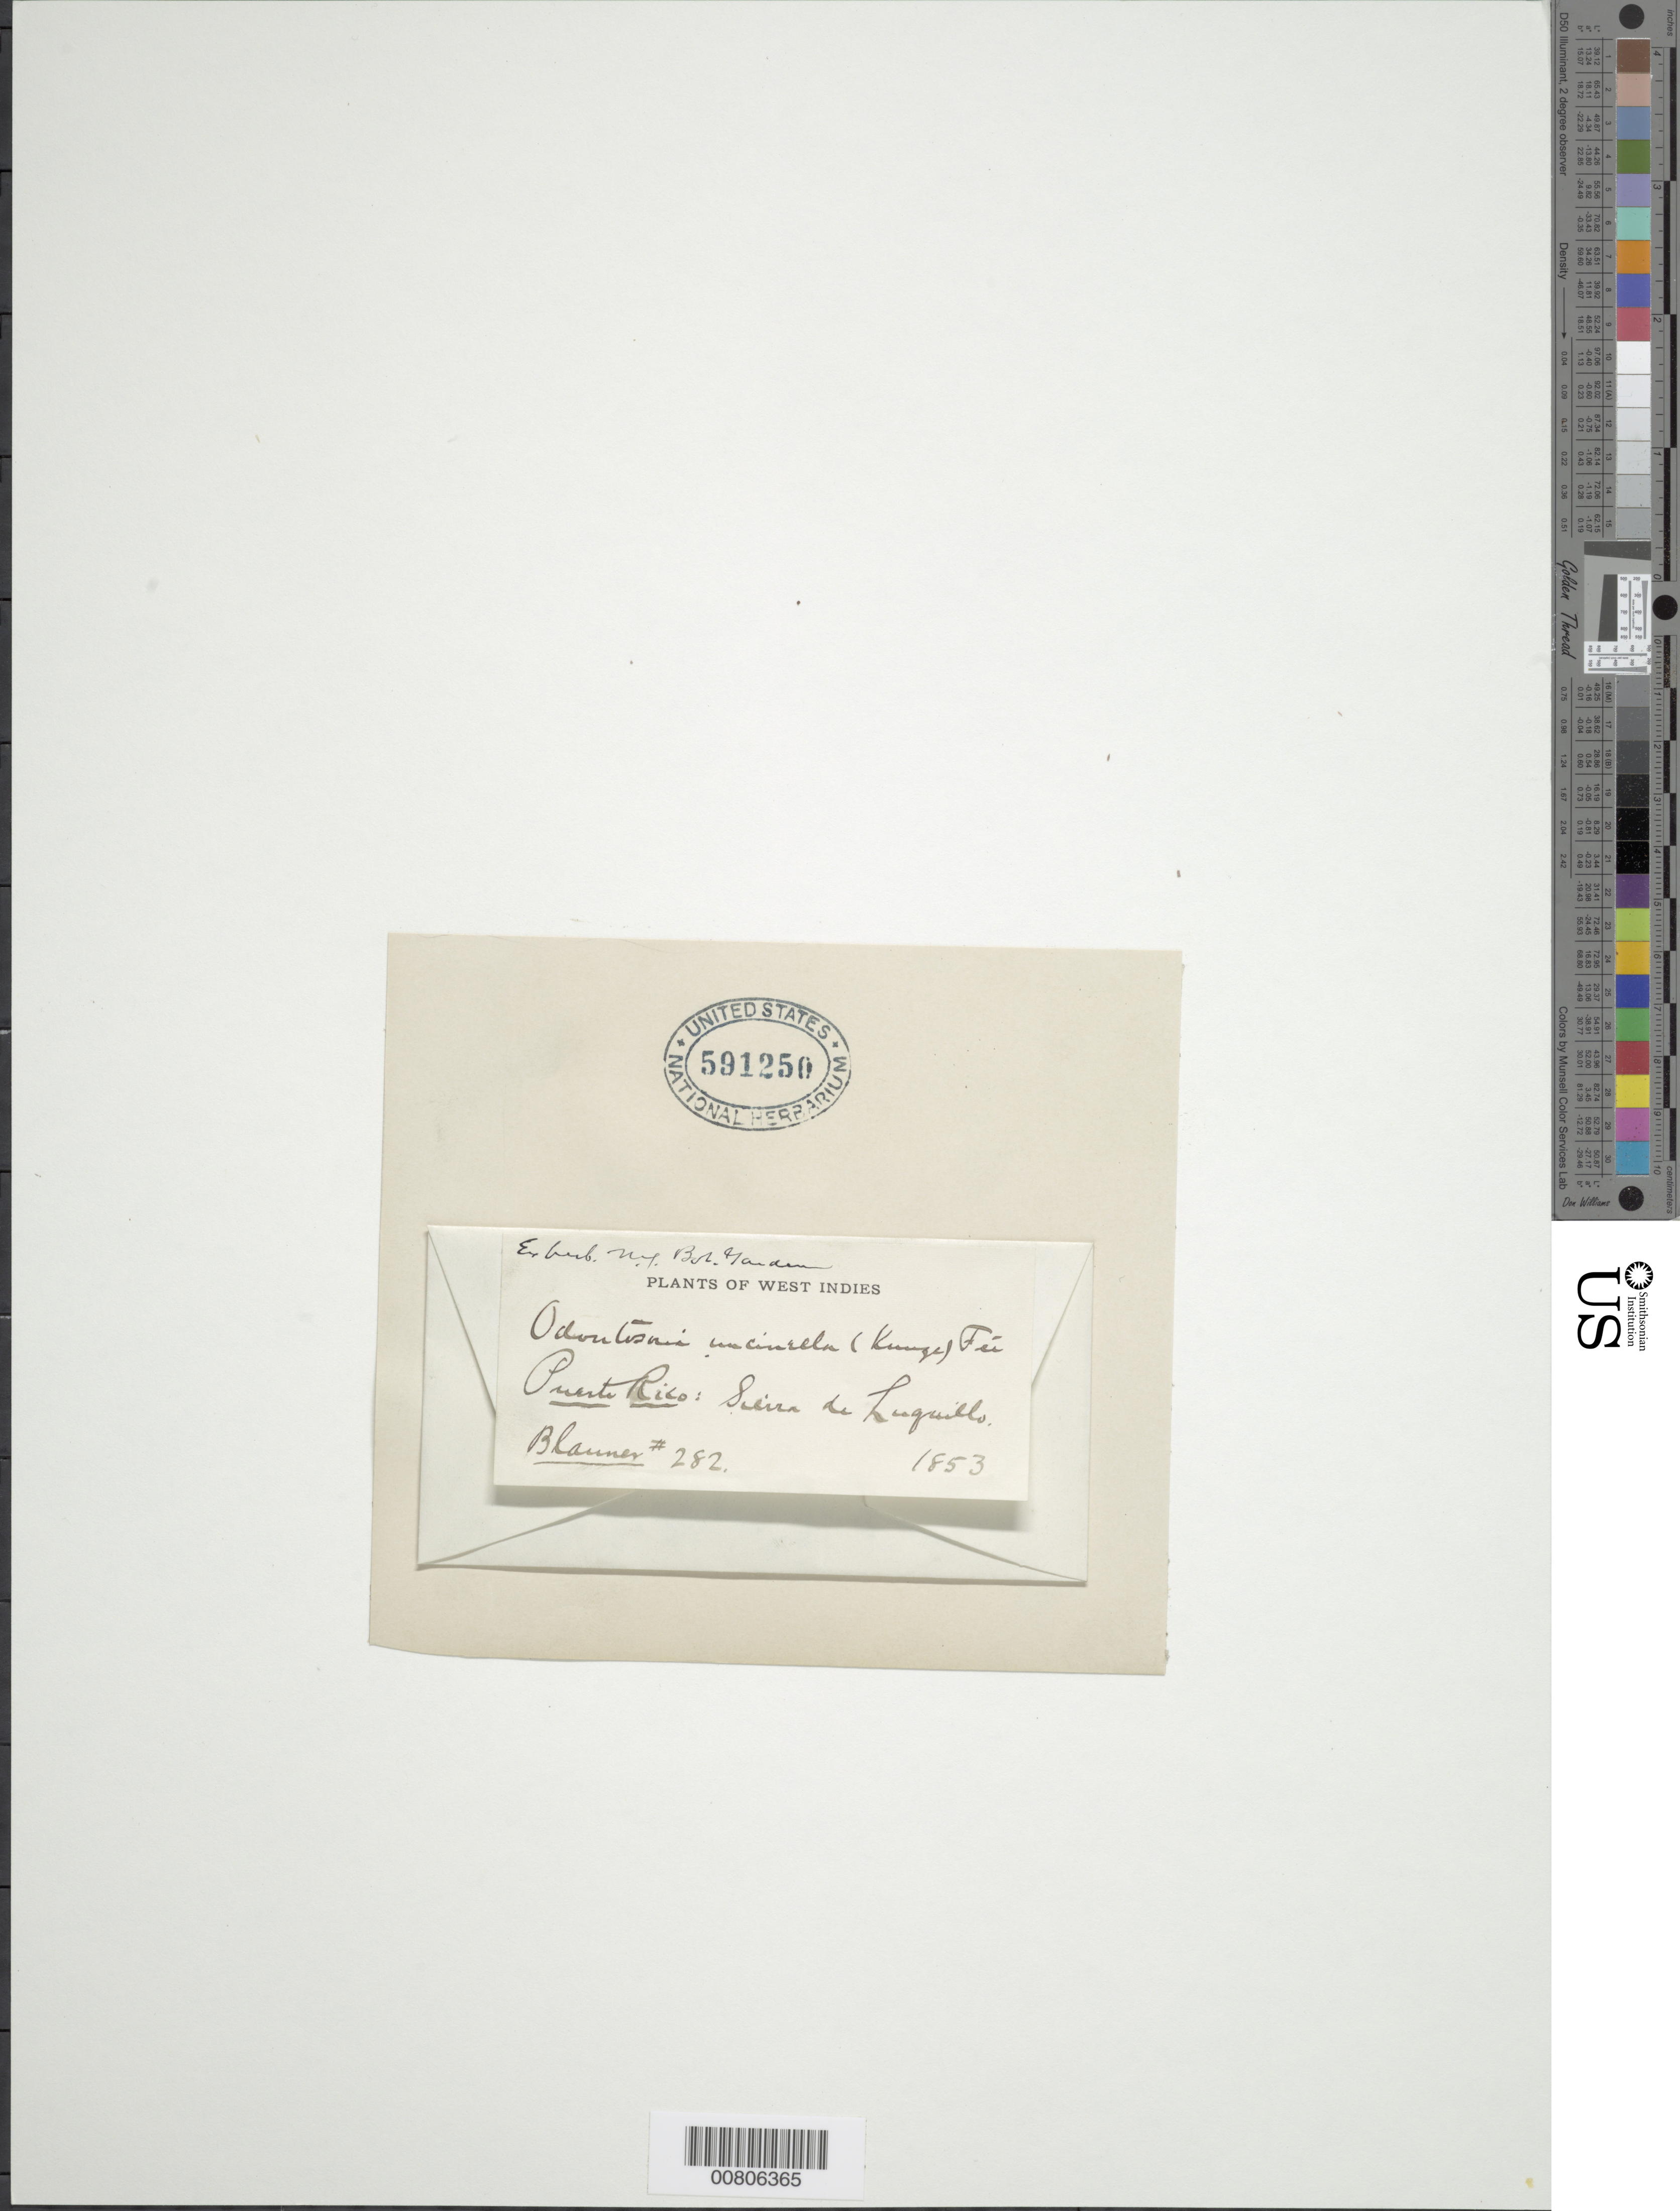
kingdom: Plantae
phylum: Tracheophyta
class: Polypodiopsida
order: Polypodiales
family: Lindsaeaceae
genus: Odontosoria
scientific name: Odontosoria scandens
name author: (Desv.) C. Chr.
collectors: Blauner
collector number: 282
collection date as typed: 1853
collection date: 1853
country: Puerto Rico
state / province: Río Grande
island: Puerto Rico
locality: Sierra de Luquillo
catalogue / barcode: US 591250